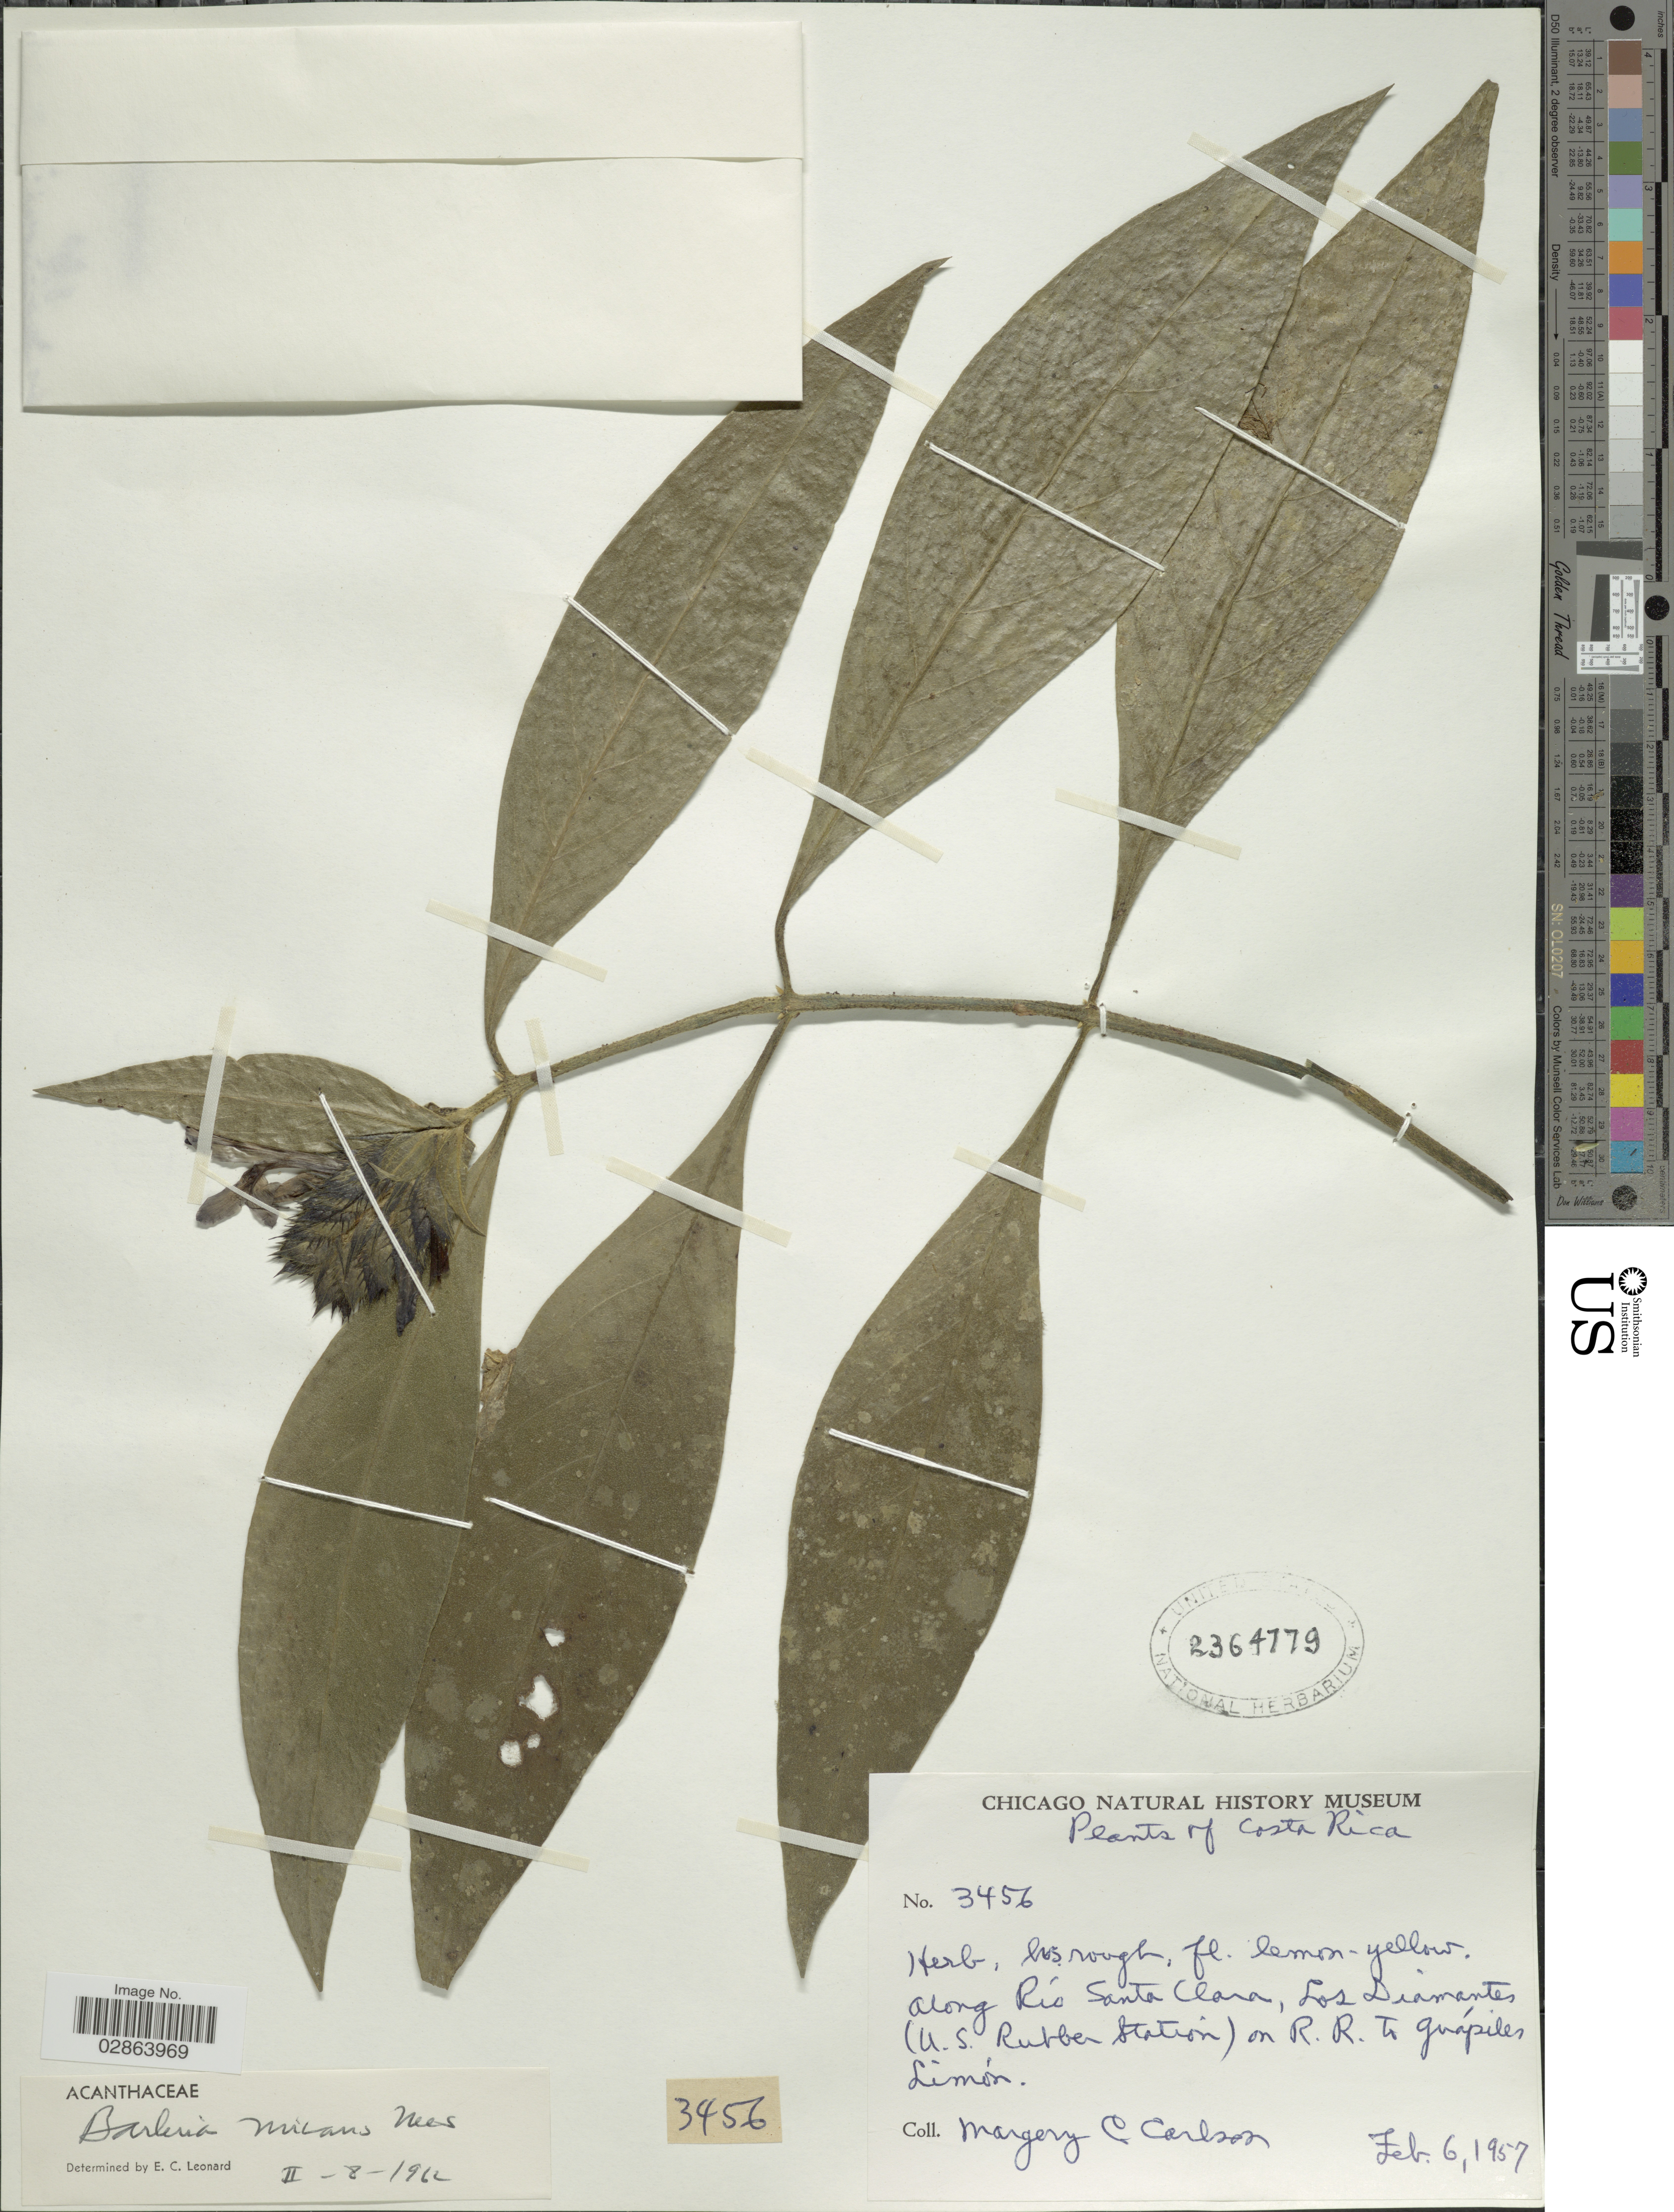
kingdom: Plantae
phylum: Tracheophyta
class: Magnoliopsida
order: Lamiales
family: Acanthaceae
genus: Barleria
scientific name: Barleria oenotheroides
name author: Dum. Cours.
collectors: M. C. Carlson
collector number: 3456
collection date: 1957-02-06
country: Costa Rica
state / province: Limón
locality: Along Río Santa Clara, Los Diamantes (U.S. Rubber Station) on R.R. to Guápiles, Limón.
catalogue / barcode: US 2364779